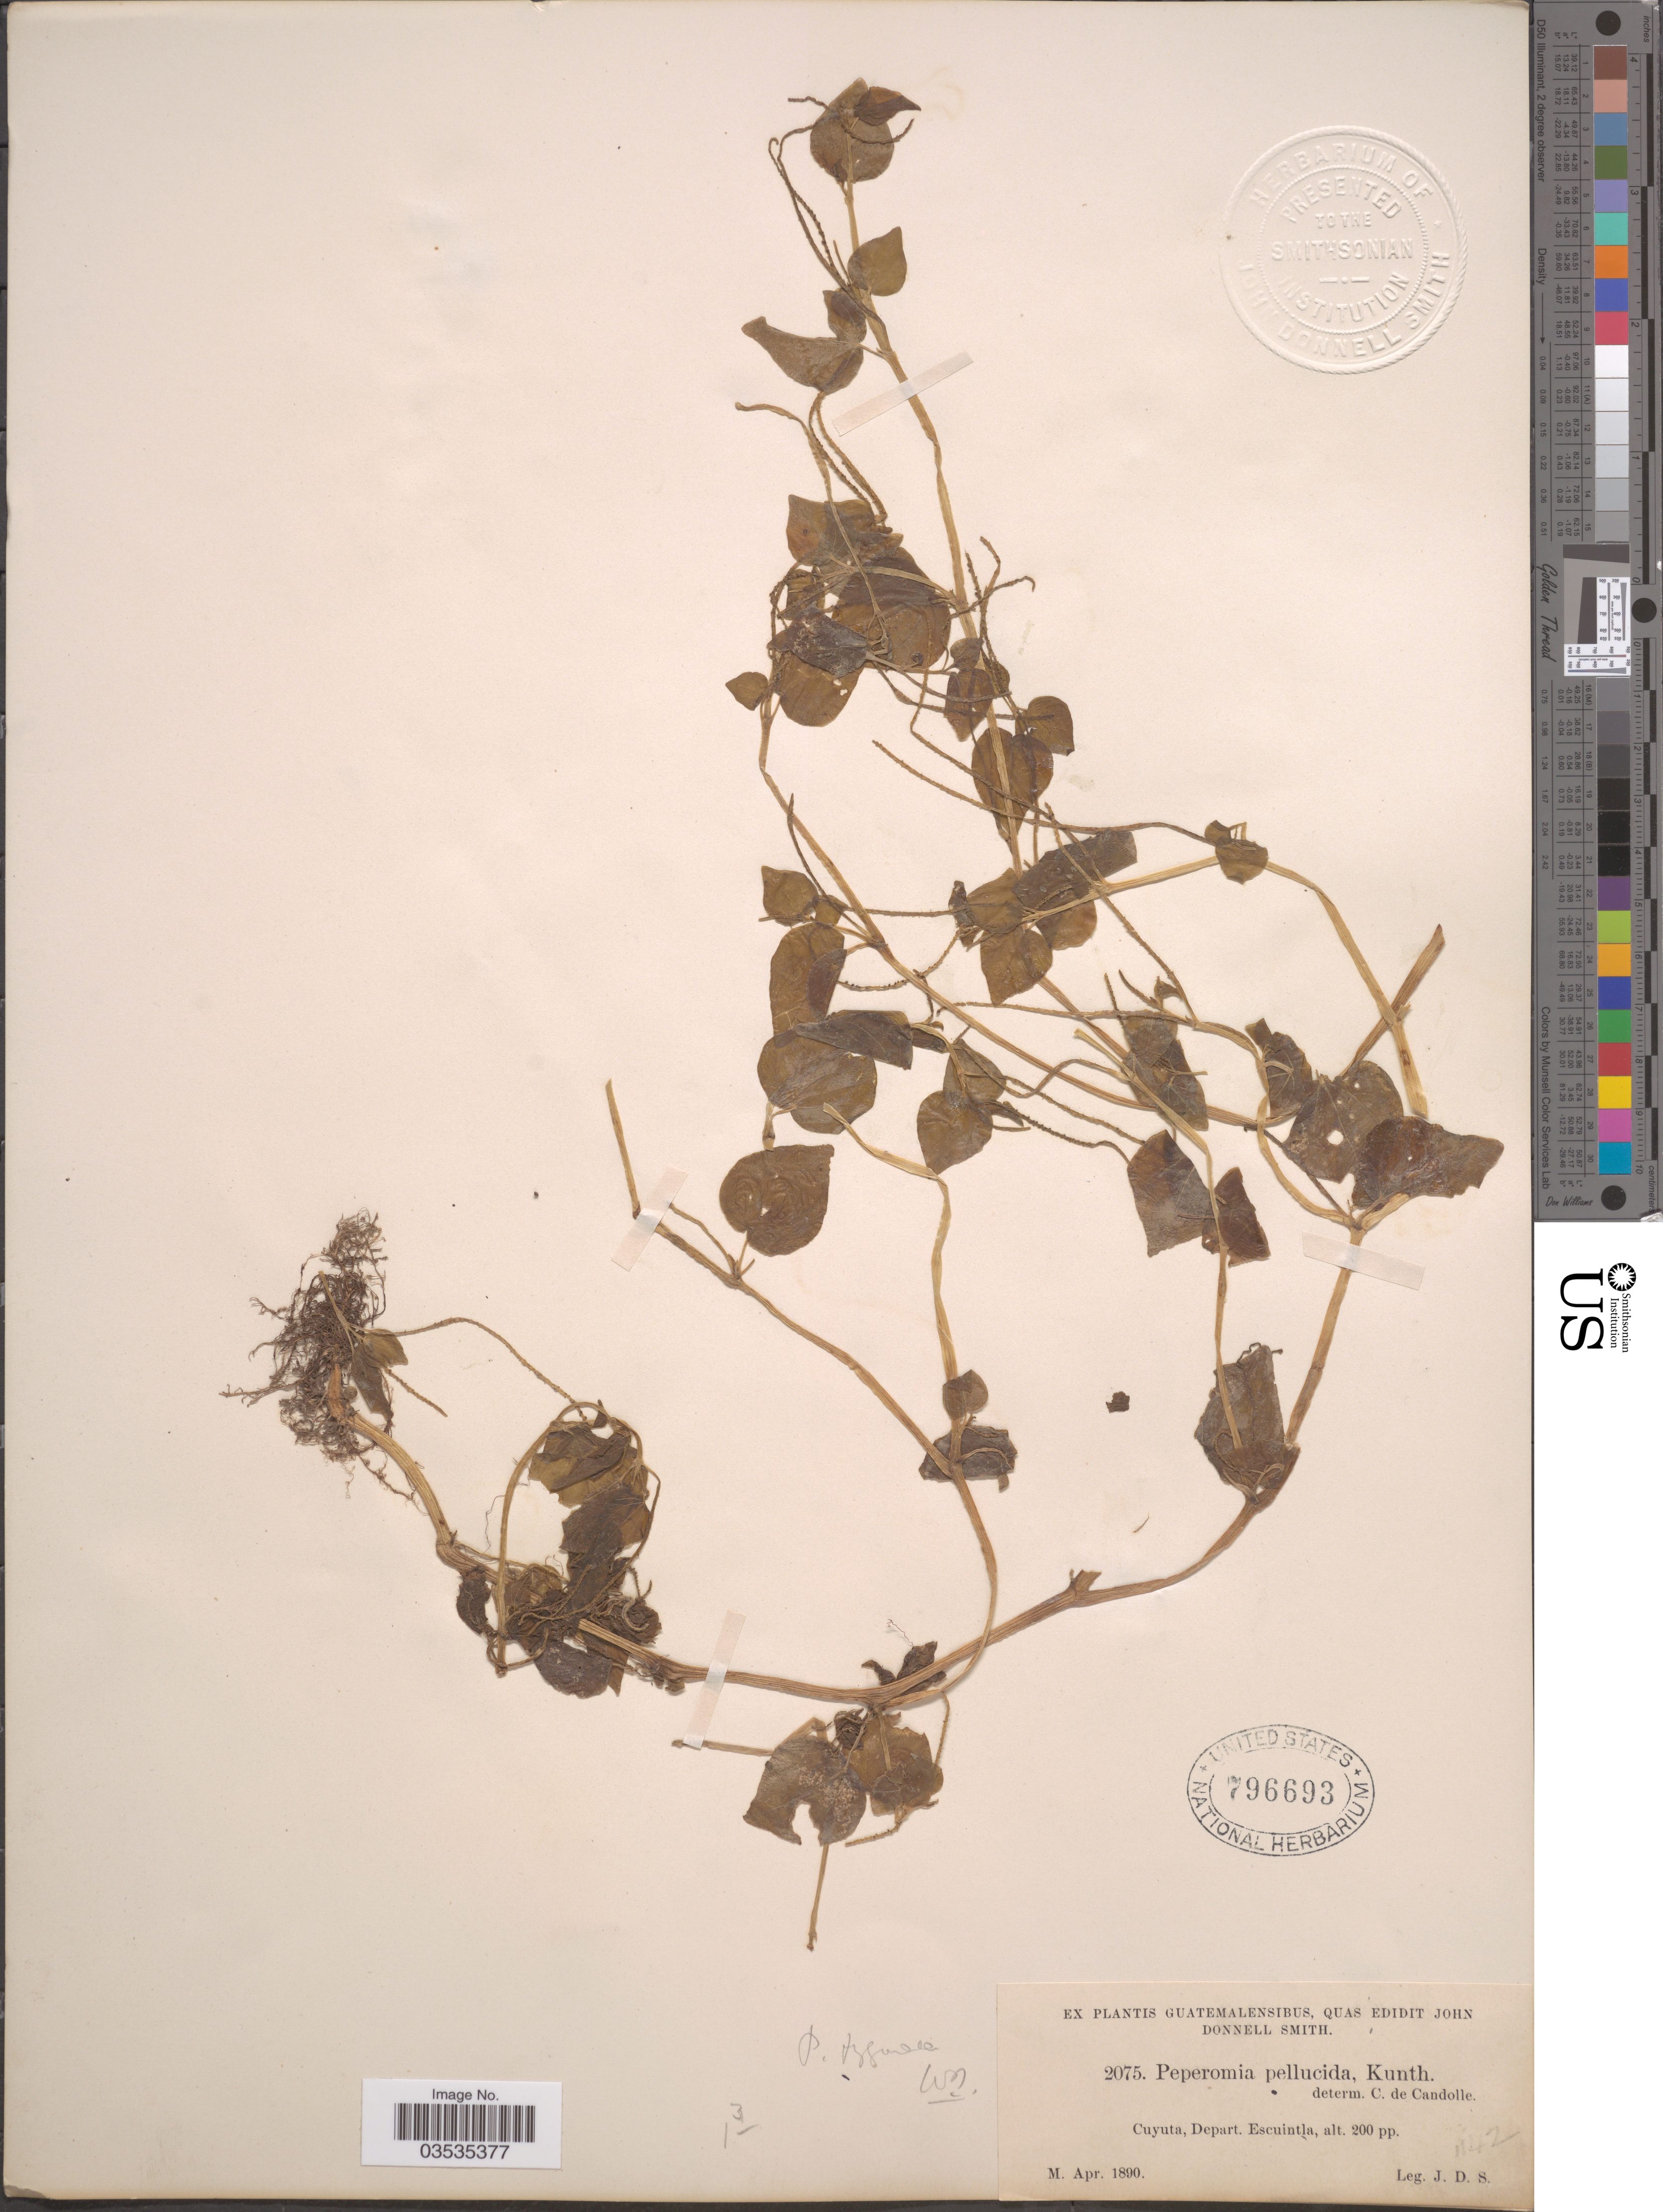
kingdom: Plantae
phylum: Tracheophyta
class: Magnoliopsida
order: Piperales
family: Piperaceae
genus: Peperomia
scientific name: Peperomia pellucida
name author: (L.) Kunth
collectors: J. Donnell Smith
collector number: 2075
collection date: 1890-04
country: Guatemala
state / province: Escuintla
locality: Cuyuta, Depart. Escuintla.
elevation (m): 61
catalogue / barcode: US 796693